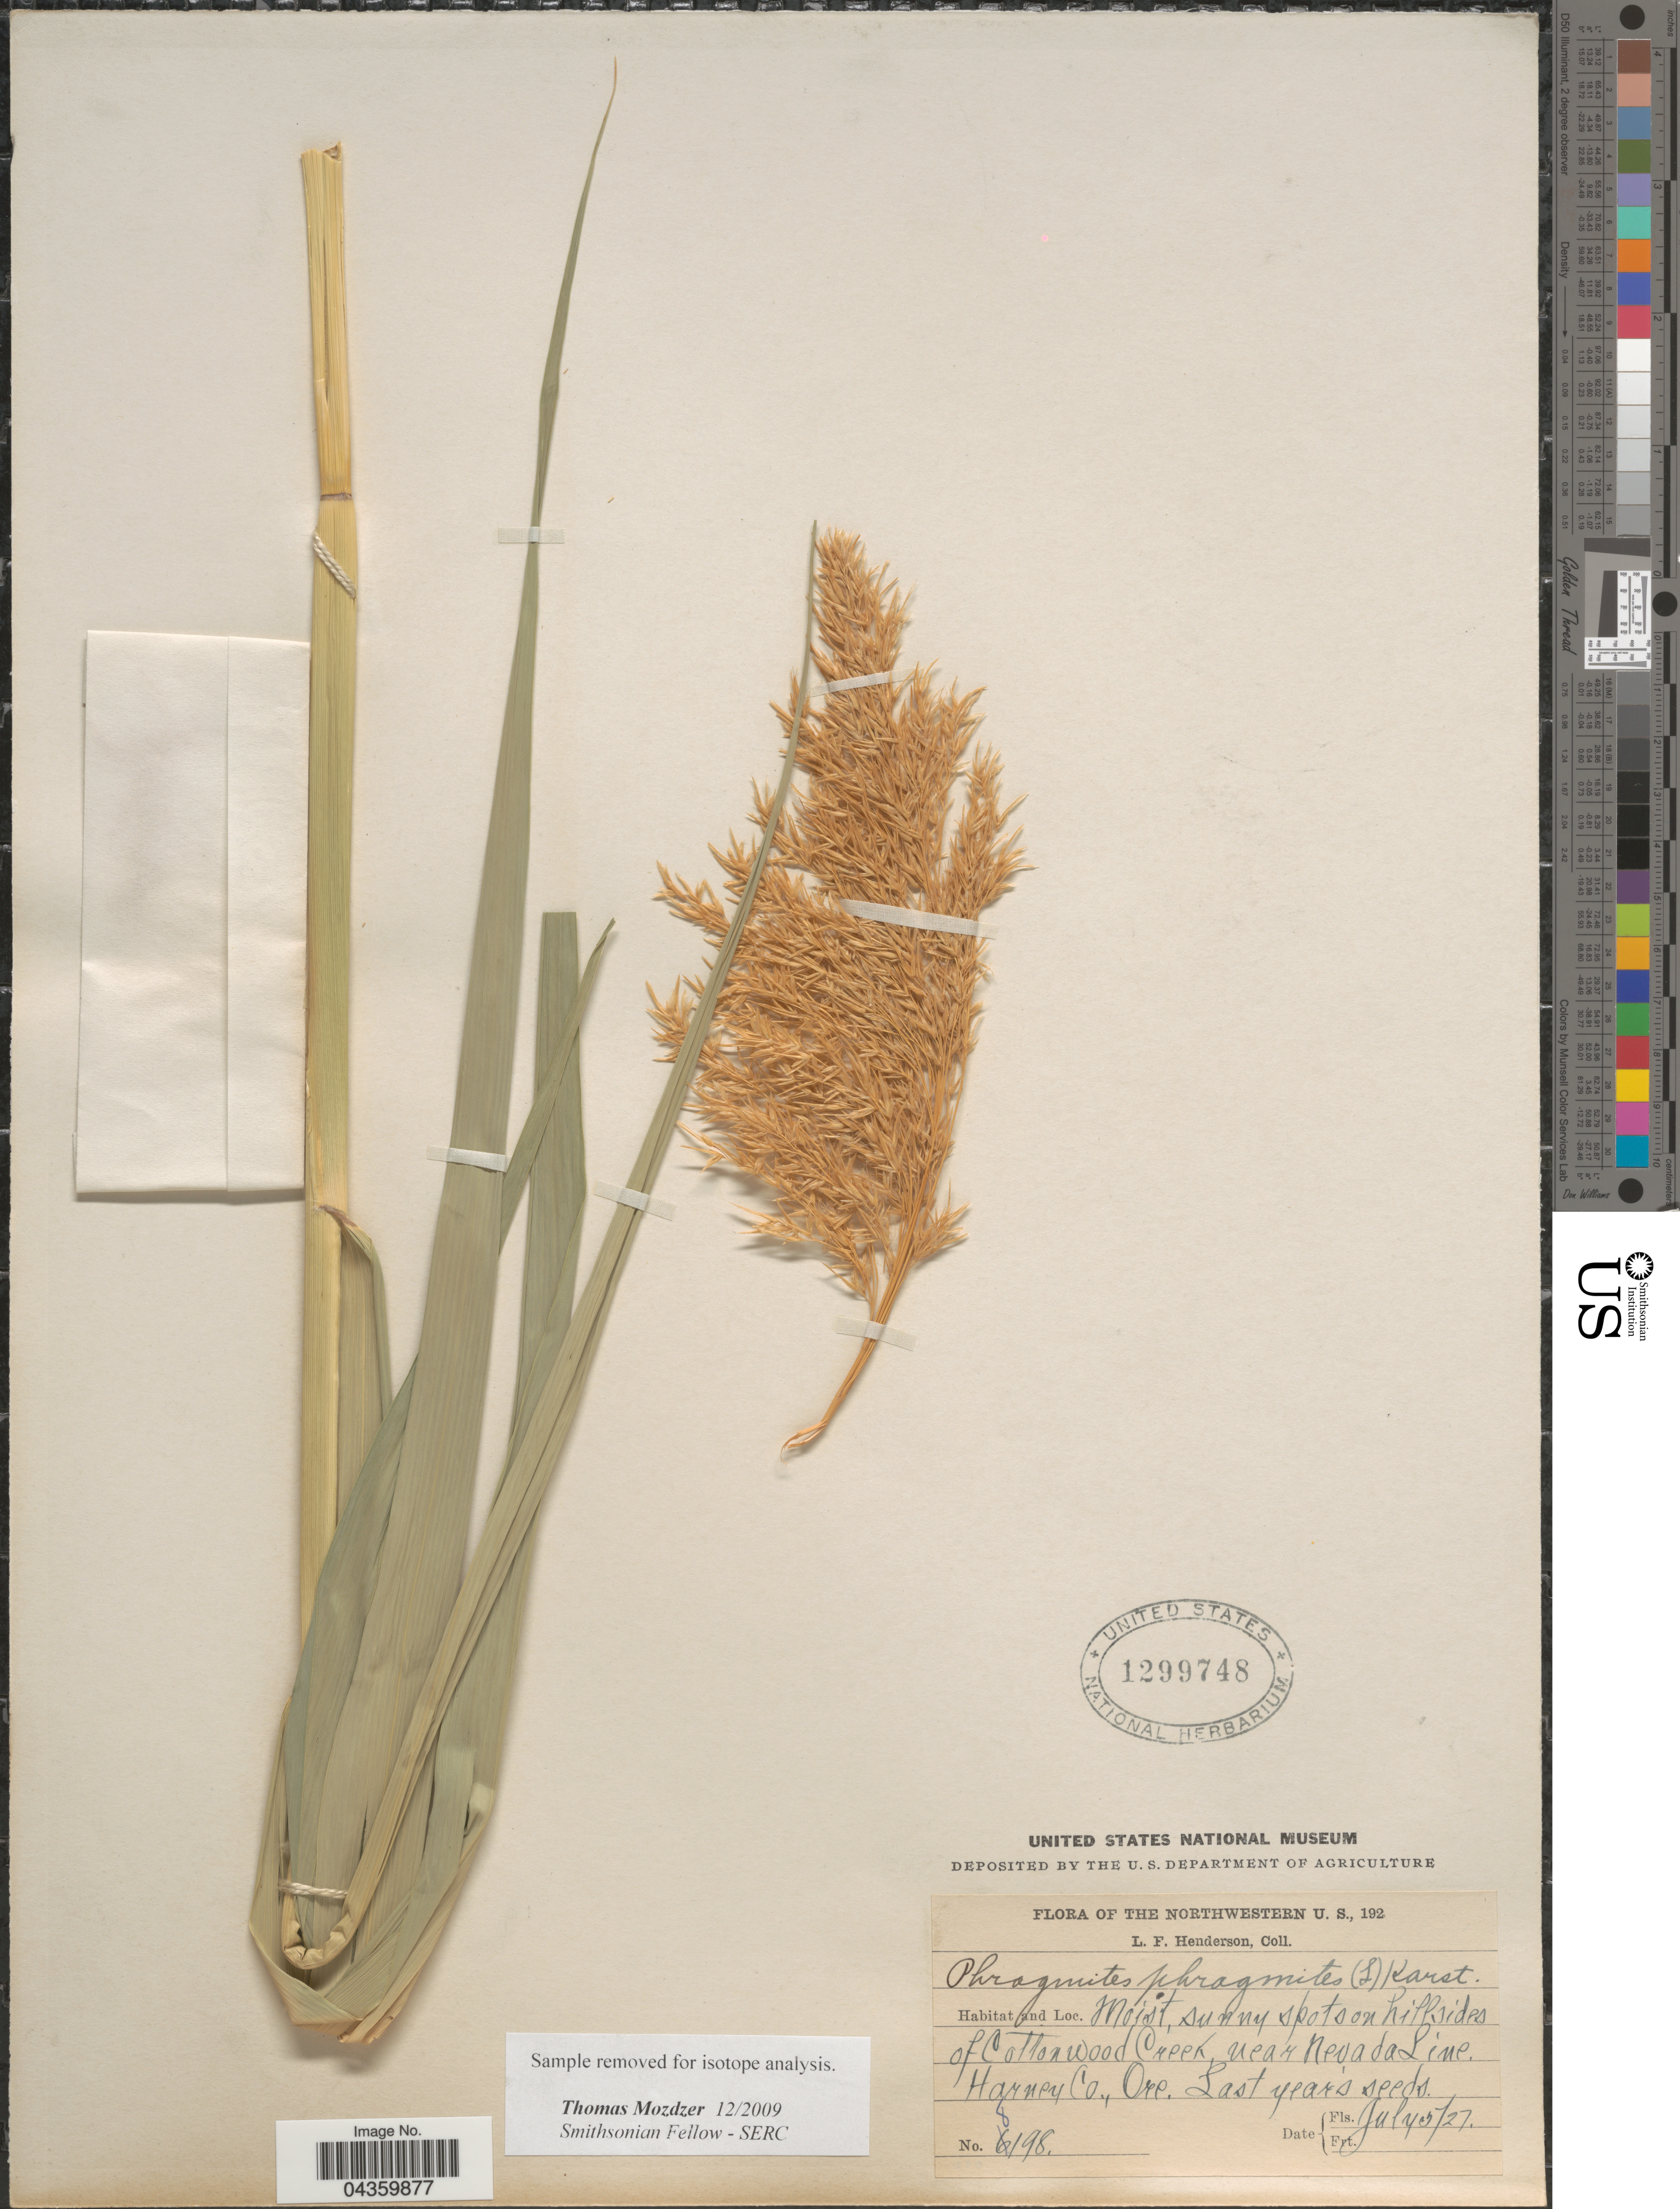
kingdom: Plantae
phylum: Tracheophyta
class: Liliopsida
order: Poales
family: Poaceae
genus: Phragmites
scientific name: Phragmites australis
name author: (Cav.) Trin. ex Steud.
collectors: L. Henderson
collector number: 8198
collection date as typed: Transcribed d/m/y: 5/7/27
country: United States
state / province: Oregon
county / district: Harney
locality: Northwestern U.S., 192. Moist, sunny spots on hillsides of Cottonwood Creek, near Nevada Line. Harney Co.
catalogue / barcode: US 1299748